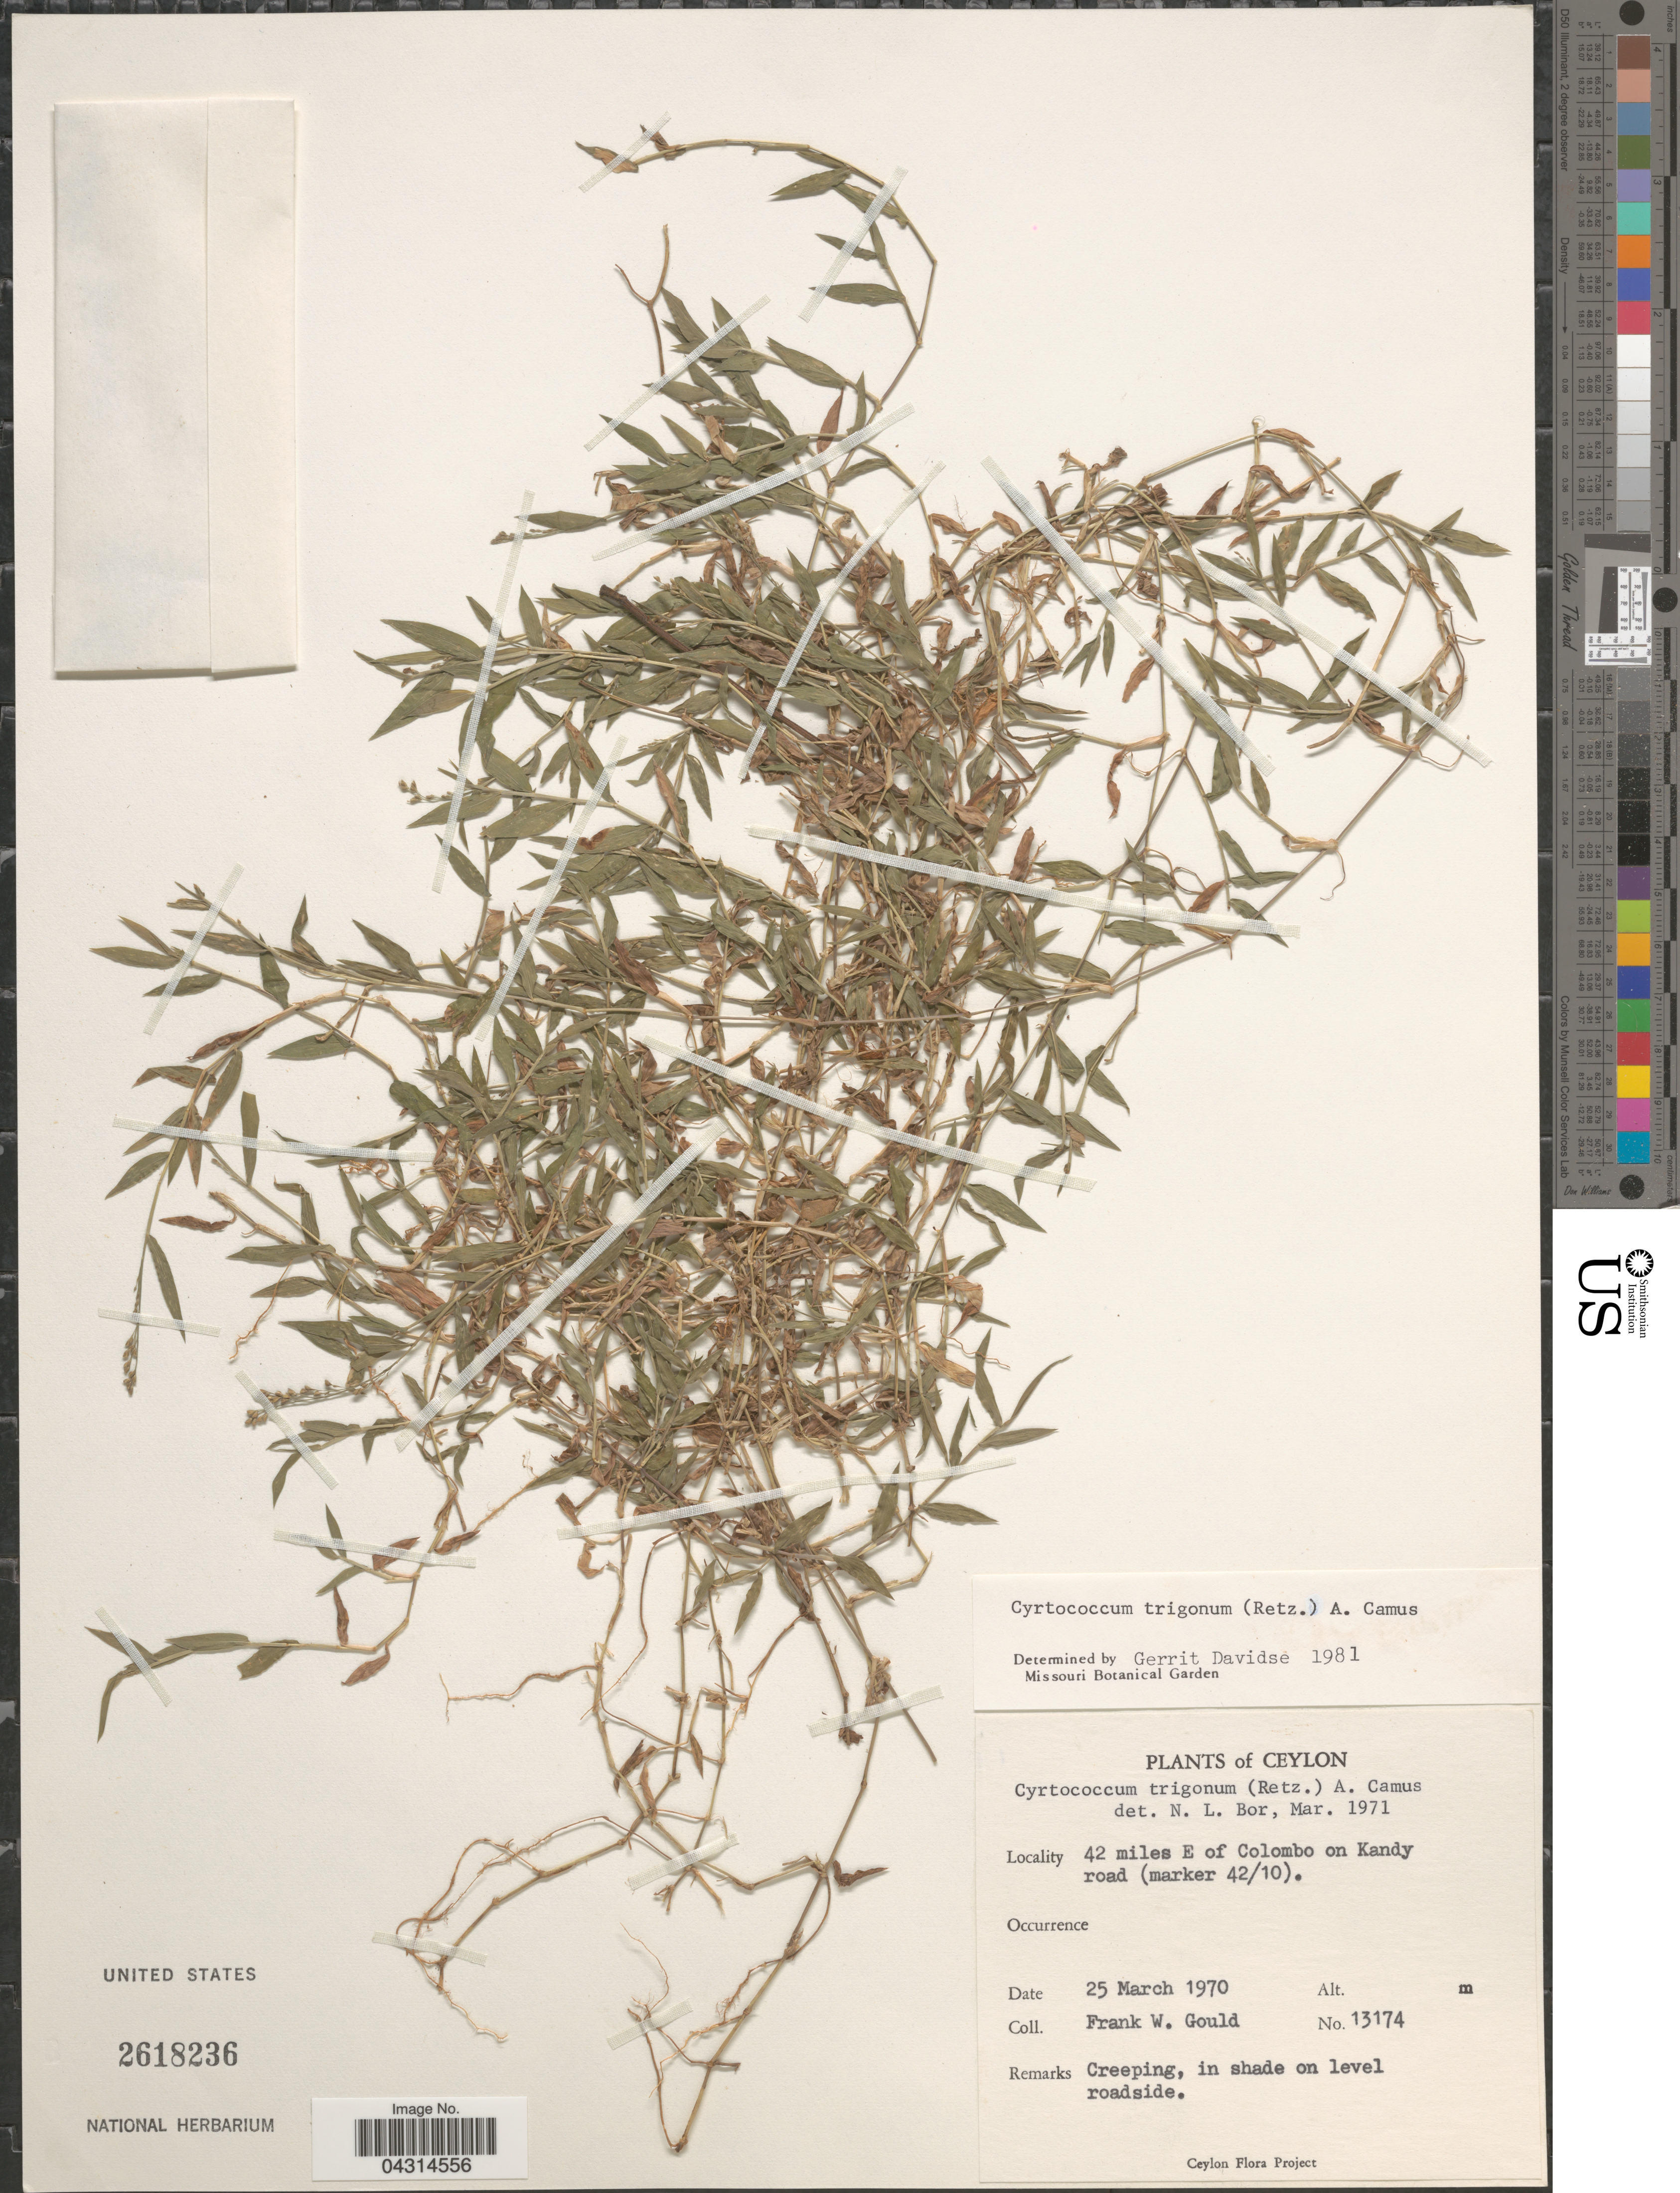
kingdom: Plantae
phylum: Tracheophyta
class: Liliopsida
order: Poales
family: Poaceae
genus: Cyrtococcum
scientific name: Cyrtococcum trigonum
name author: (Retz.) A. Camus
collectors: F. W. Gould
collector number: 13174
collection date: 1970-03-25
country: Sri Lanka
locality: Ceylon. 42 miles E of Colombo on Kandy road (marker 42/10).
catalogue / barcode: US 2618236